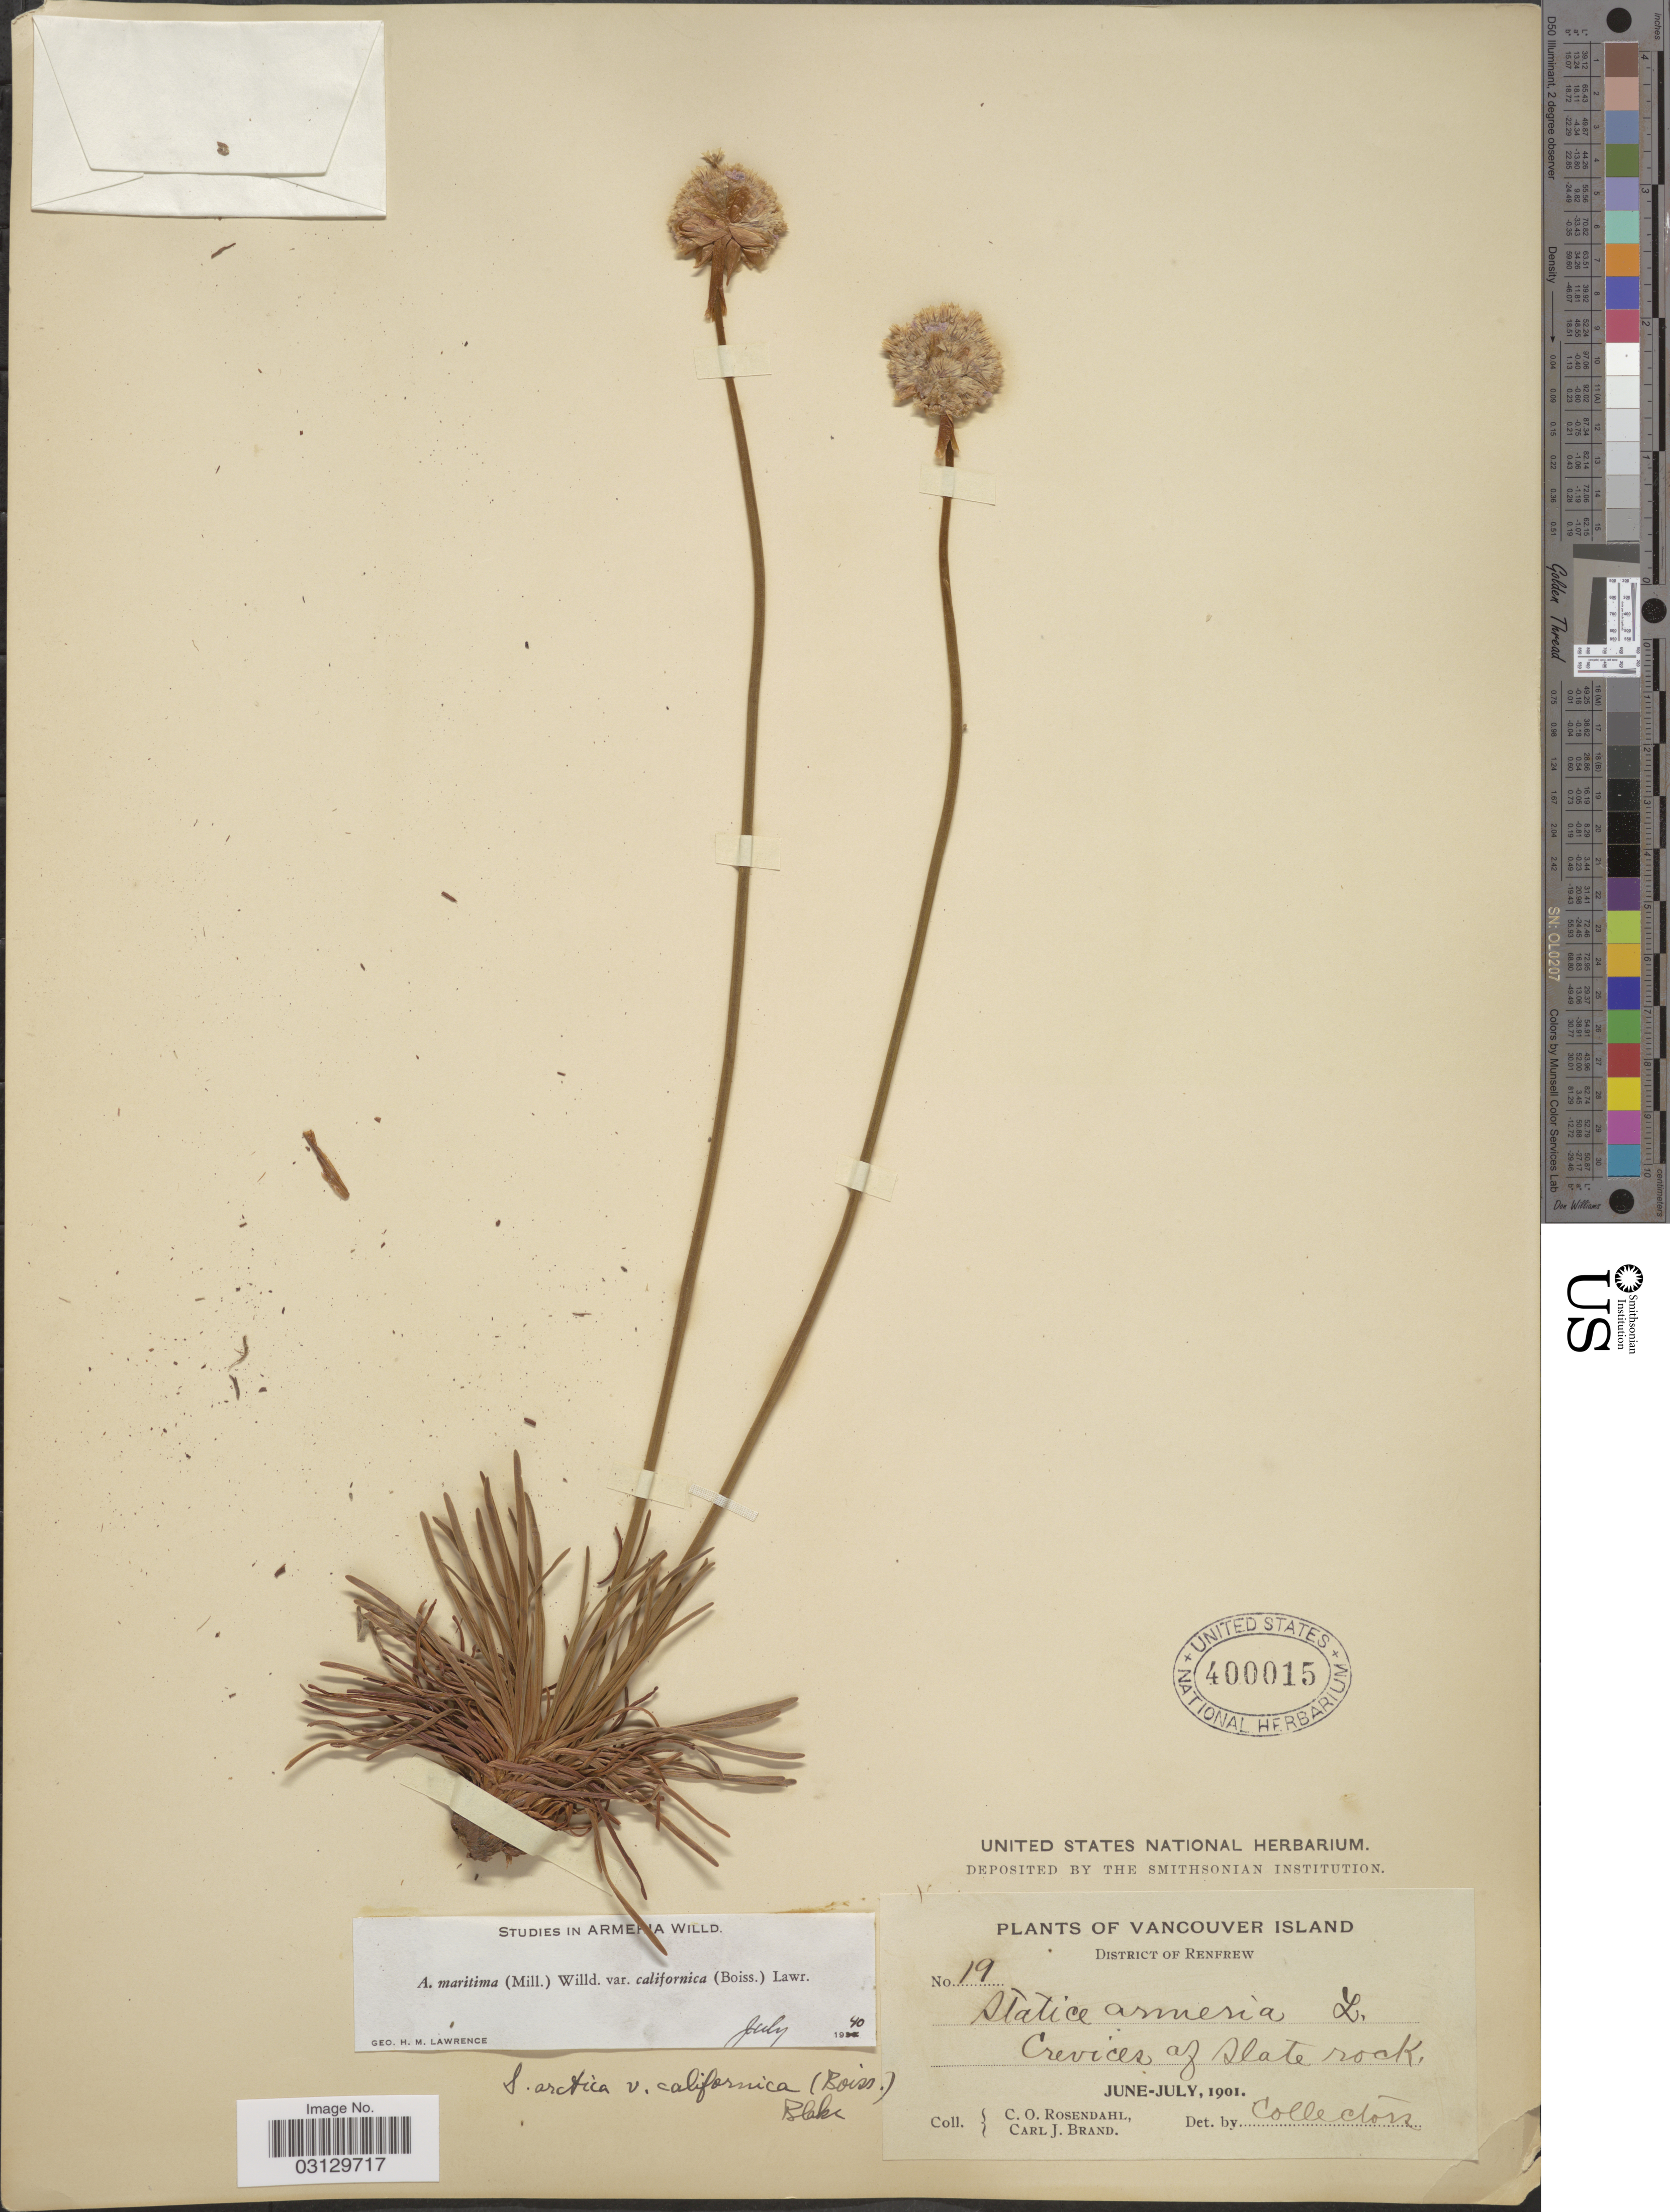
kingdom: Plantae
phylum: Tracheophyta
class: Magnoliopsida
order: Caryophyllales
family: Plumbaginaceae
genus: Armeria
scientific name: Armeria maritima subsp. californica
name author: (Boiss.) A.E. Porsild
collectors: C. O. Rosendahl & C. J. Brand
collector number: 19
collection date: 1901-06/1901-07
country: Canada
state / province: British Columbia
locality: Vancouver Island. District of Renfrew. Crevices of Slate rock.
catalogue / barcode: US 400015